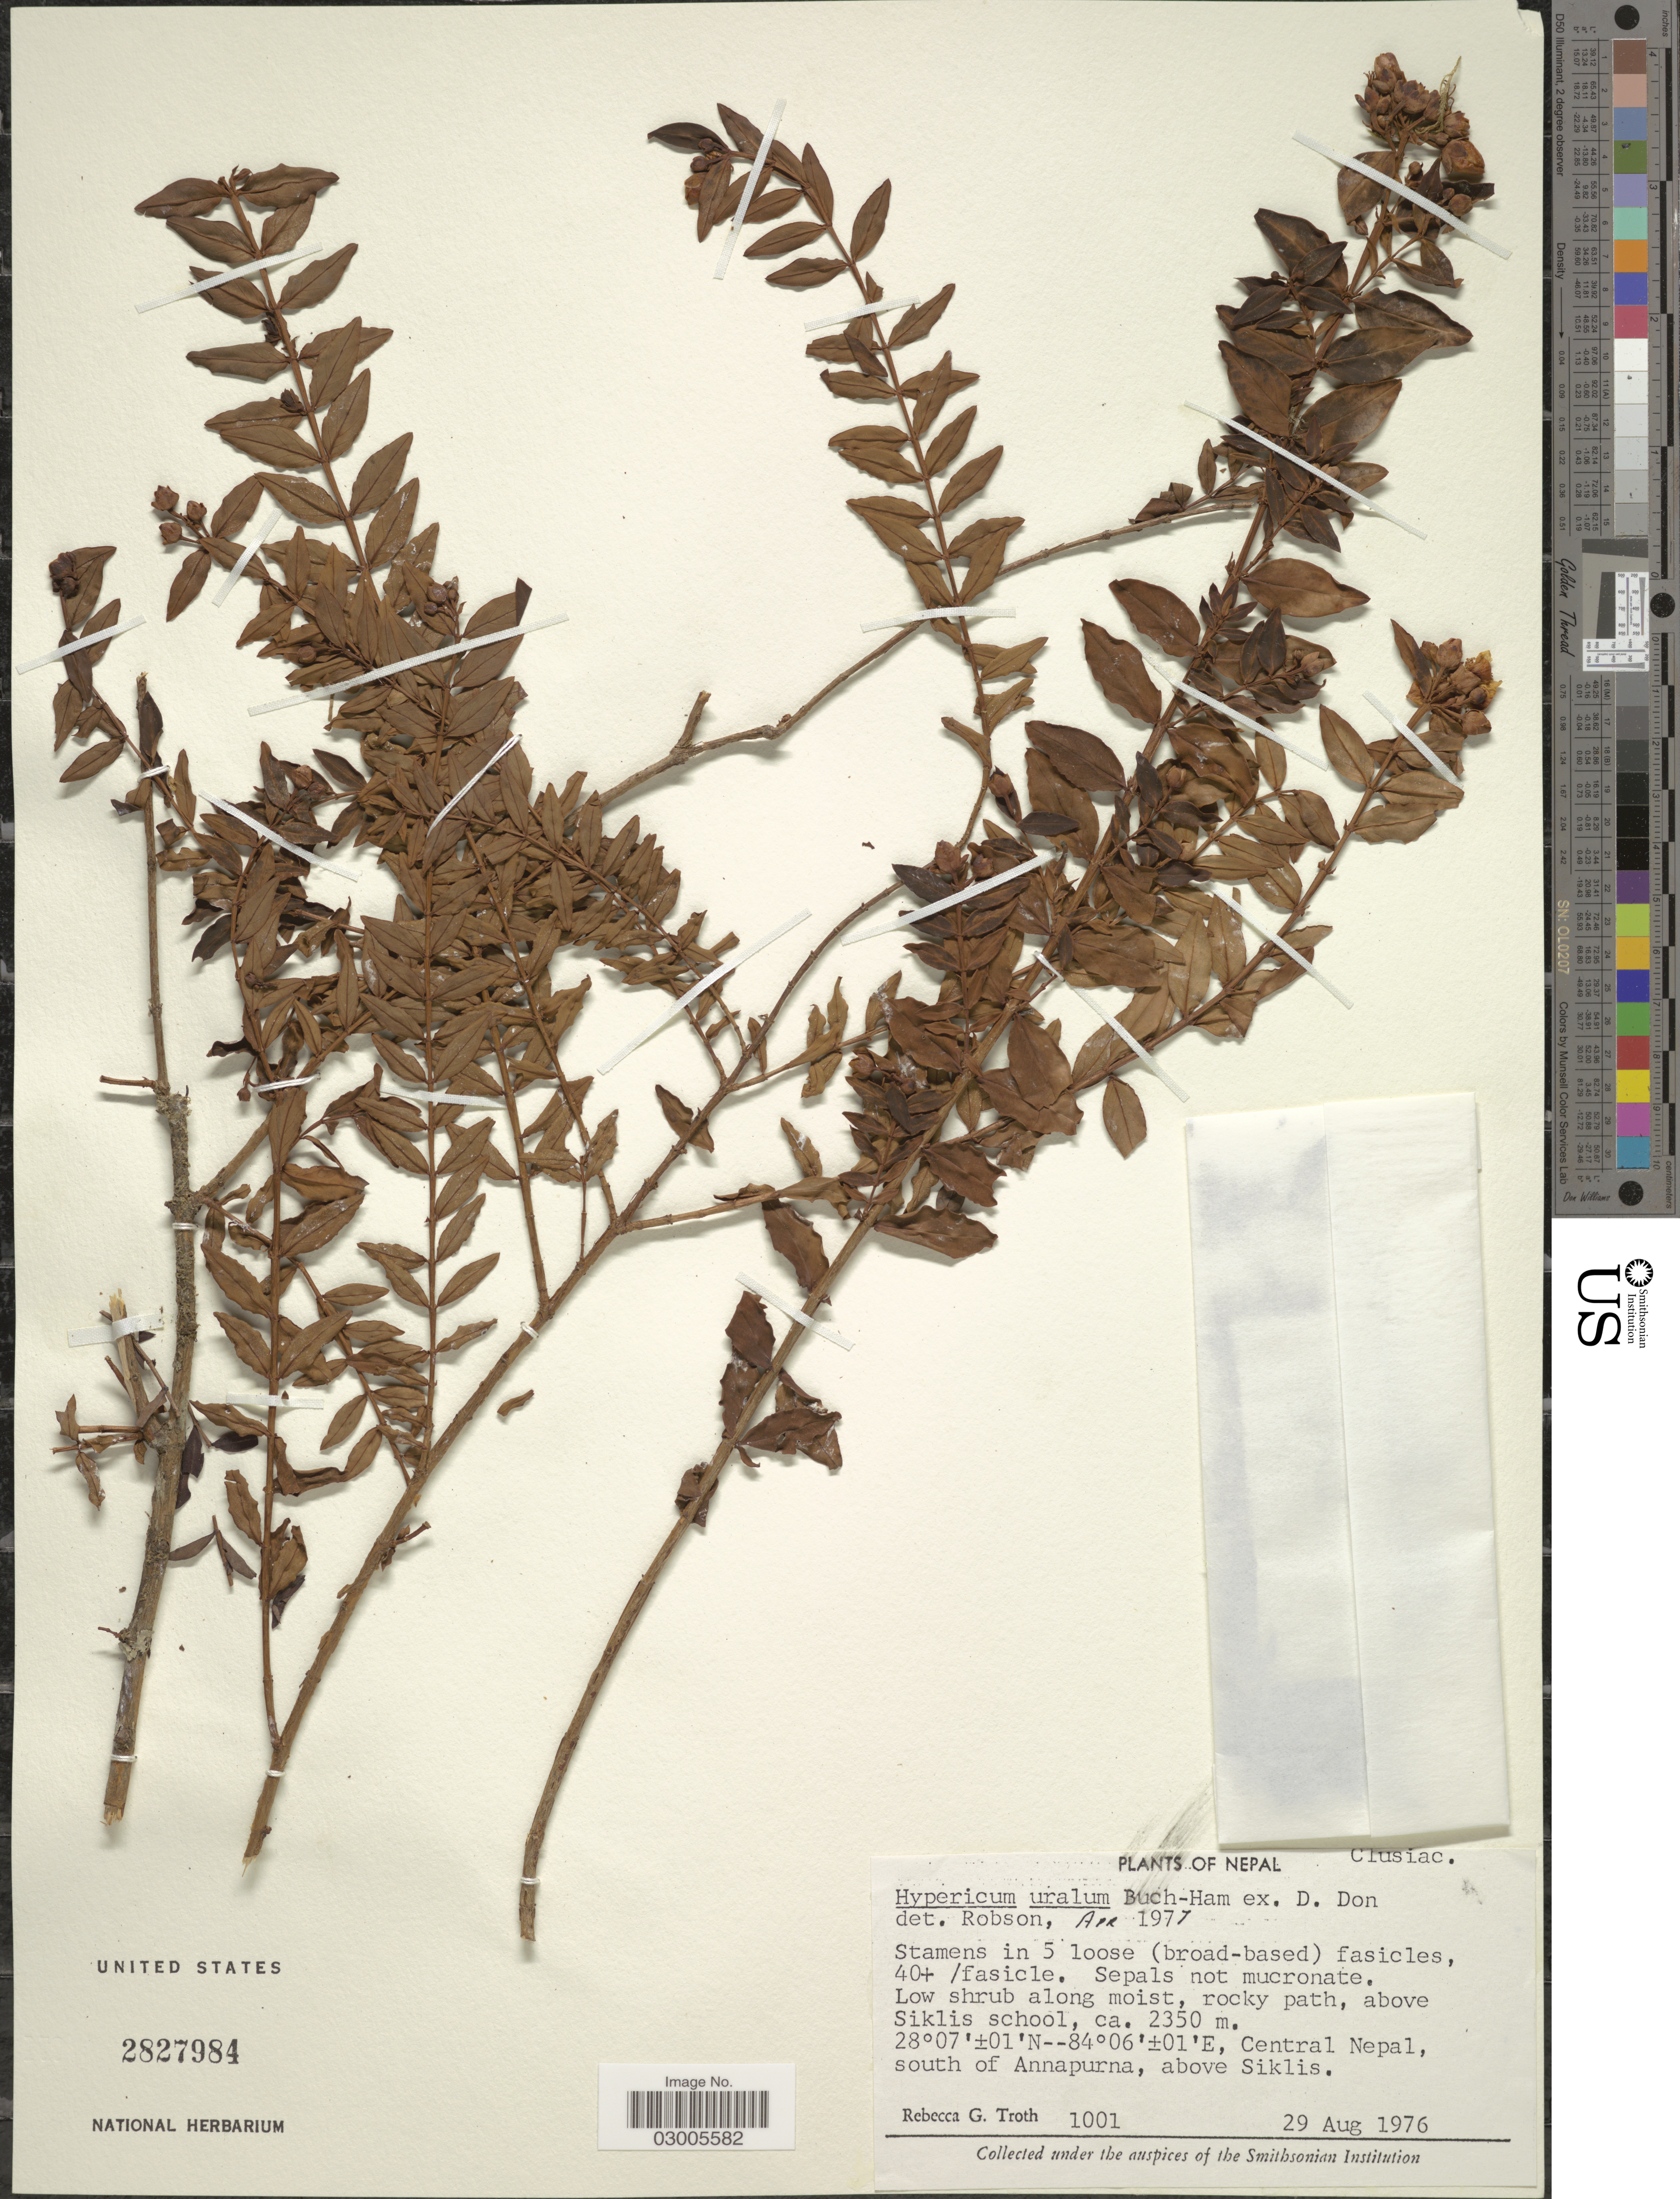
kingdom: Plantae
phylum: Tracheophyta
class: Magnoliopsida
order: Malpighiales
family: Hypericaceae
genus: Hypericum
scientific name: Hypericum uralum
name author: Buch.-Ham. ex D. Don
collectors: R. Troth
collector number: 1001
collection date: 1976-08-29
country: Nepal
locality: Above Siklis school. Central Nepal, south of Annapurna, above Siklis.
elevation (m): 2350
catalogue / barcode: US 2827984